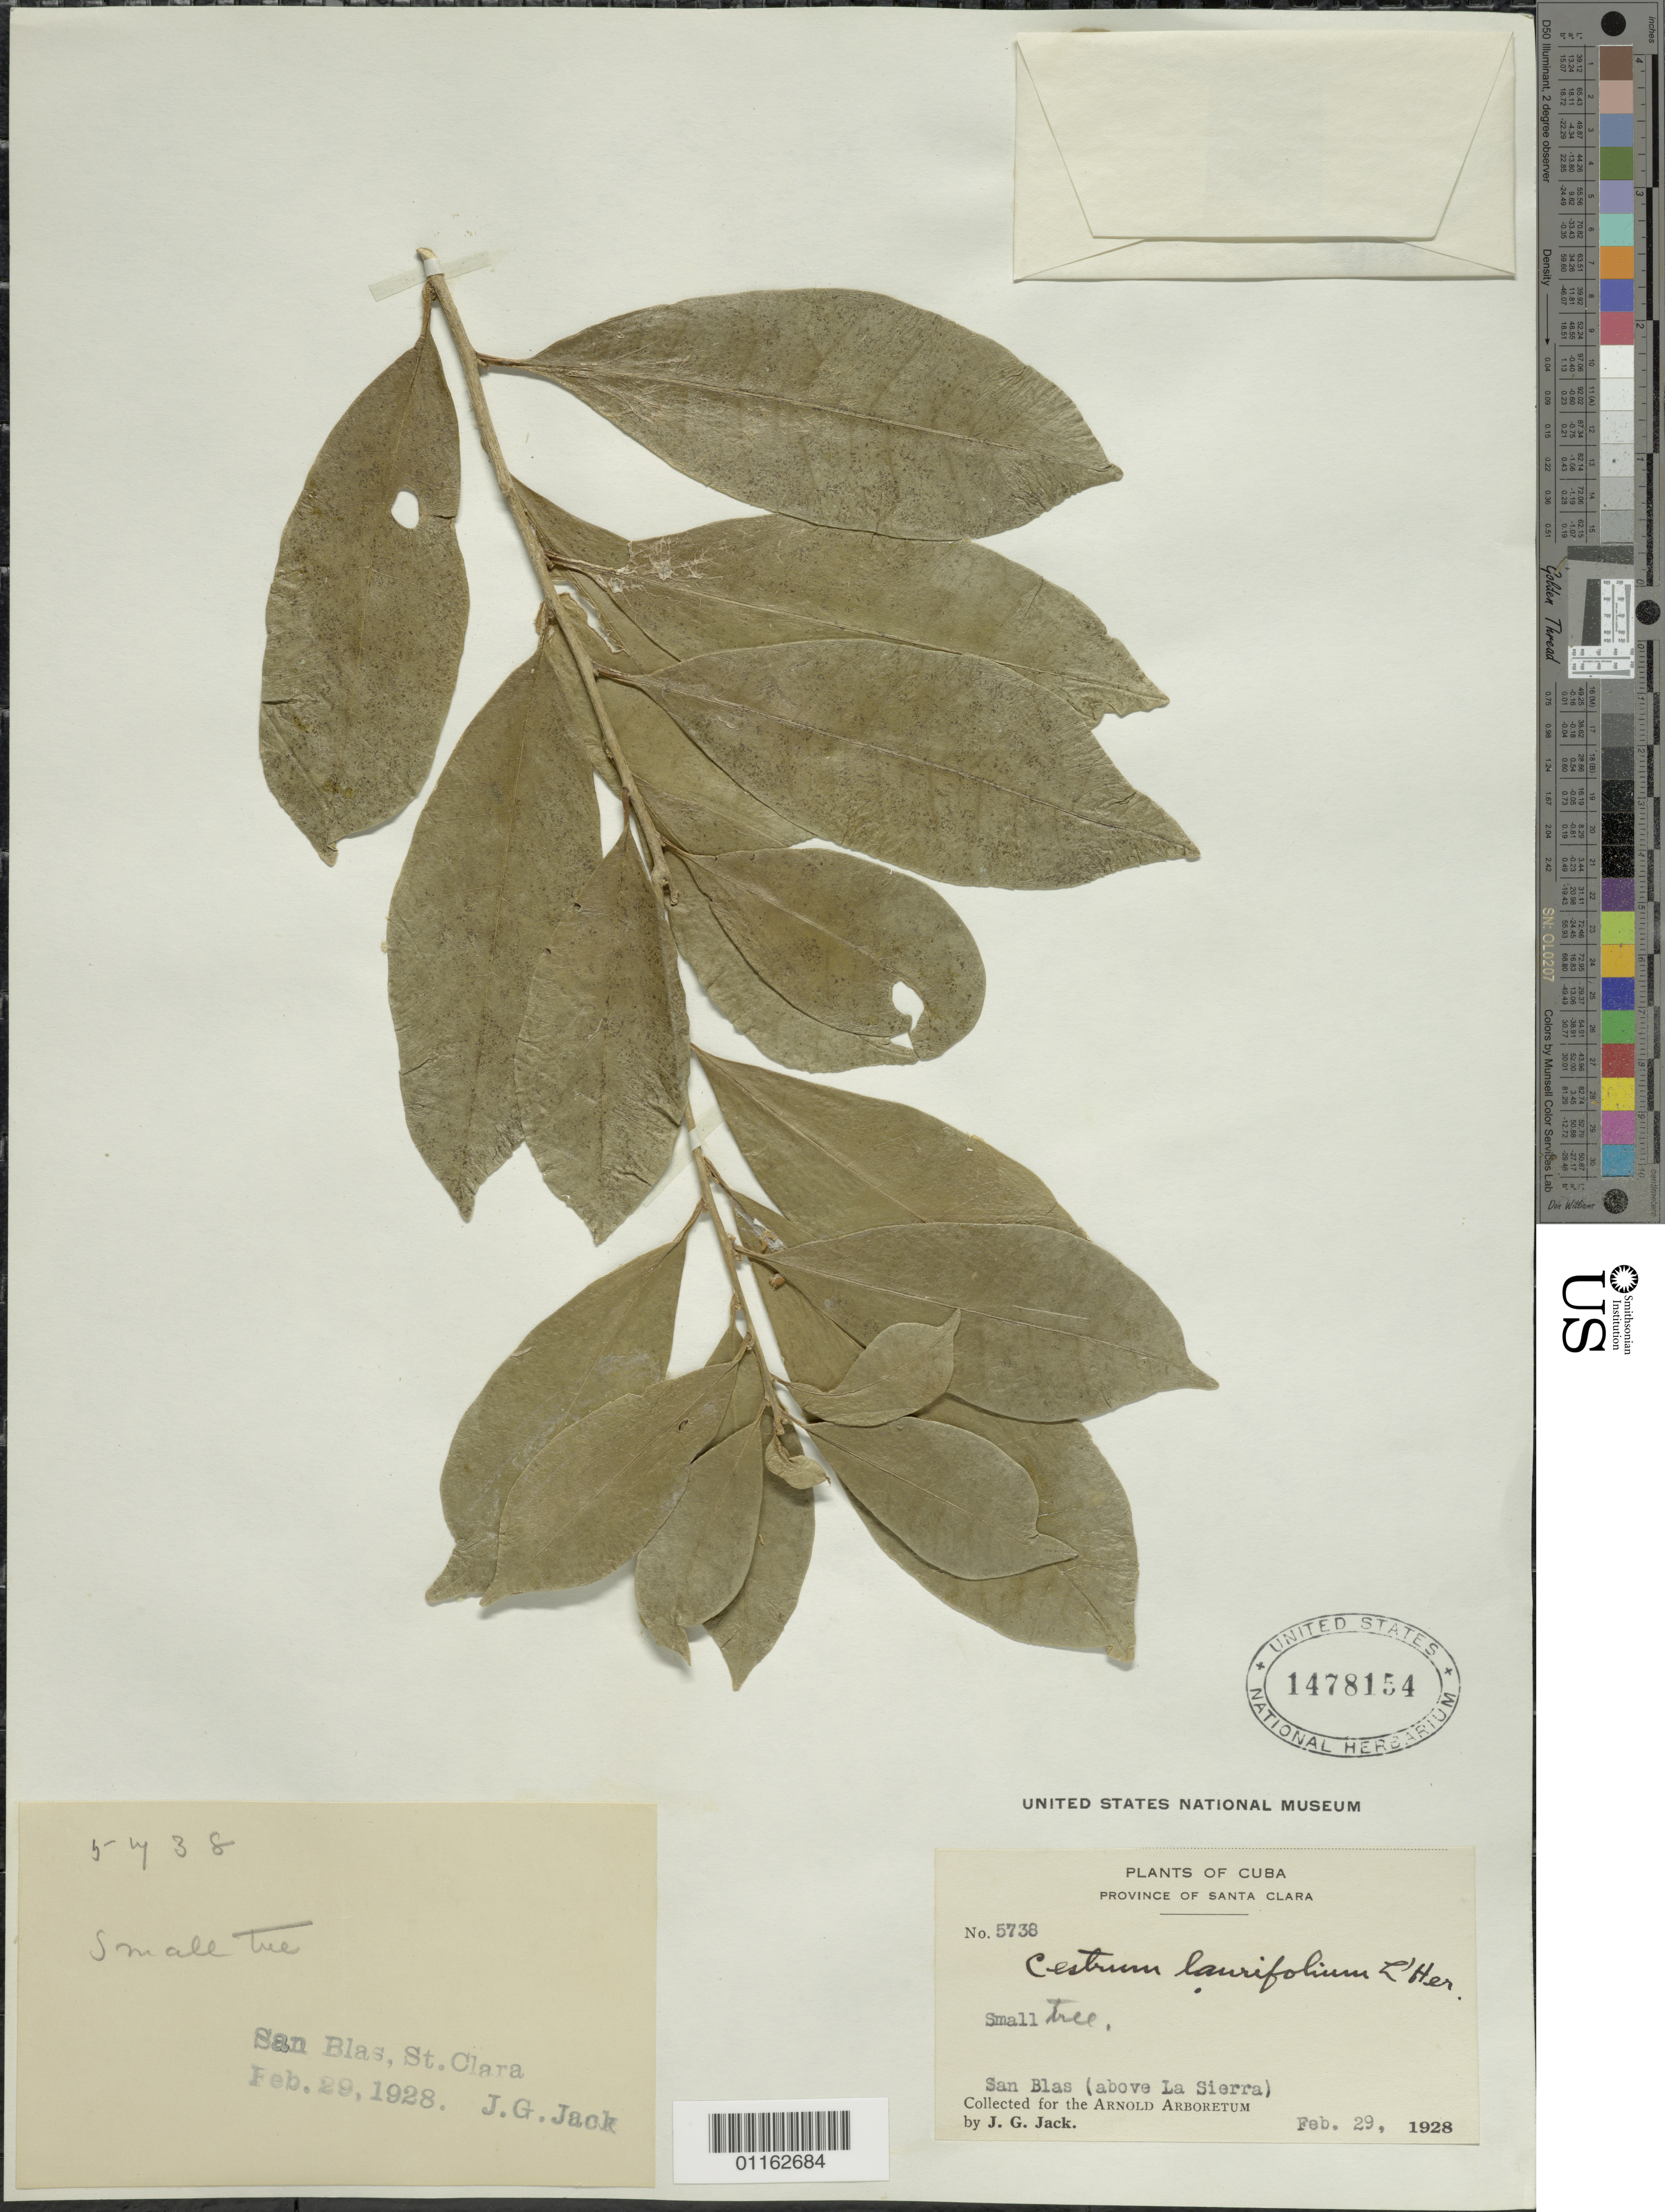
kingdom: Plantae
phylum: Tracheophyta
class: Magnoliopsida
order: Solanales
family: Solanaceae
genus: Cestrum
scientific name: Cestrum laurifolium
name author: L'Hér.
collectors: J. G. Jack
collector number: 5738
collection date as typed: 29 Feb 1928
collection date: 1928-02-29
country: Cuba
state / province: Villa Clara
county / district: Santa Clara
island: Cuba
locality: San Blas (above La Sierra)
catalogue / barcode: US 1478154